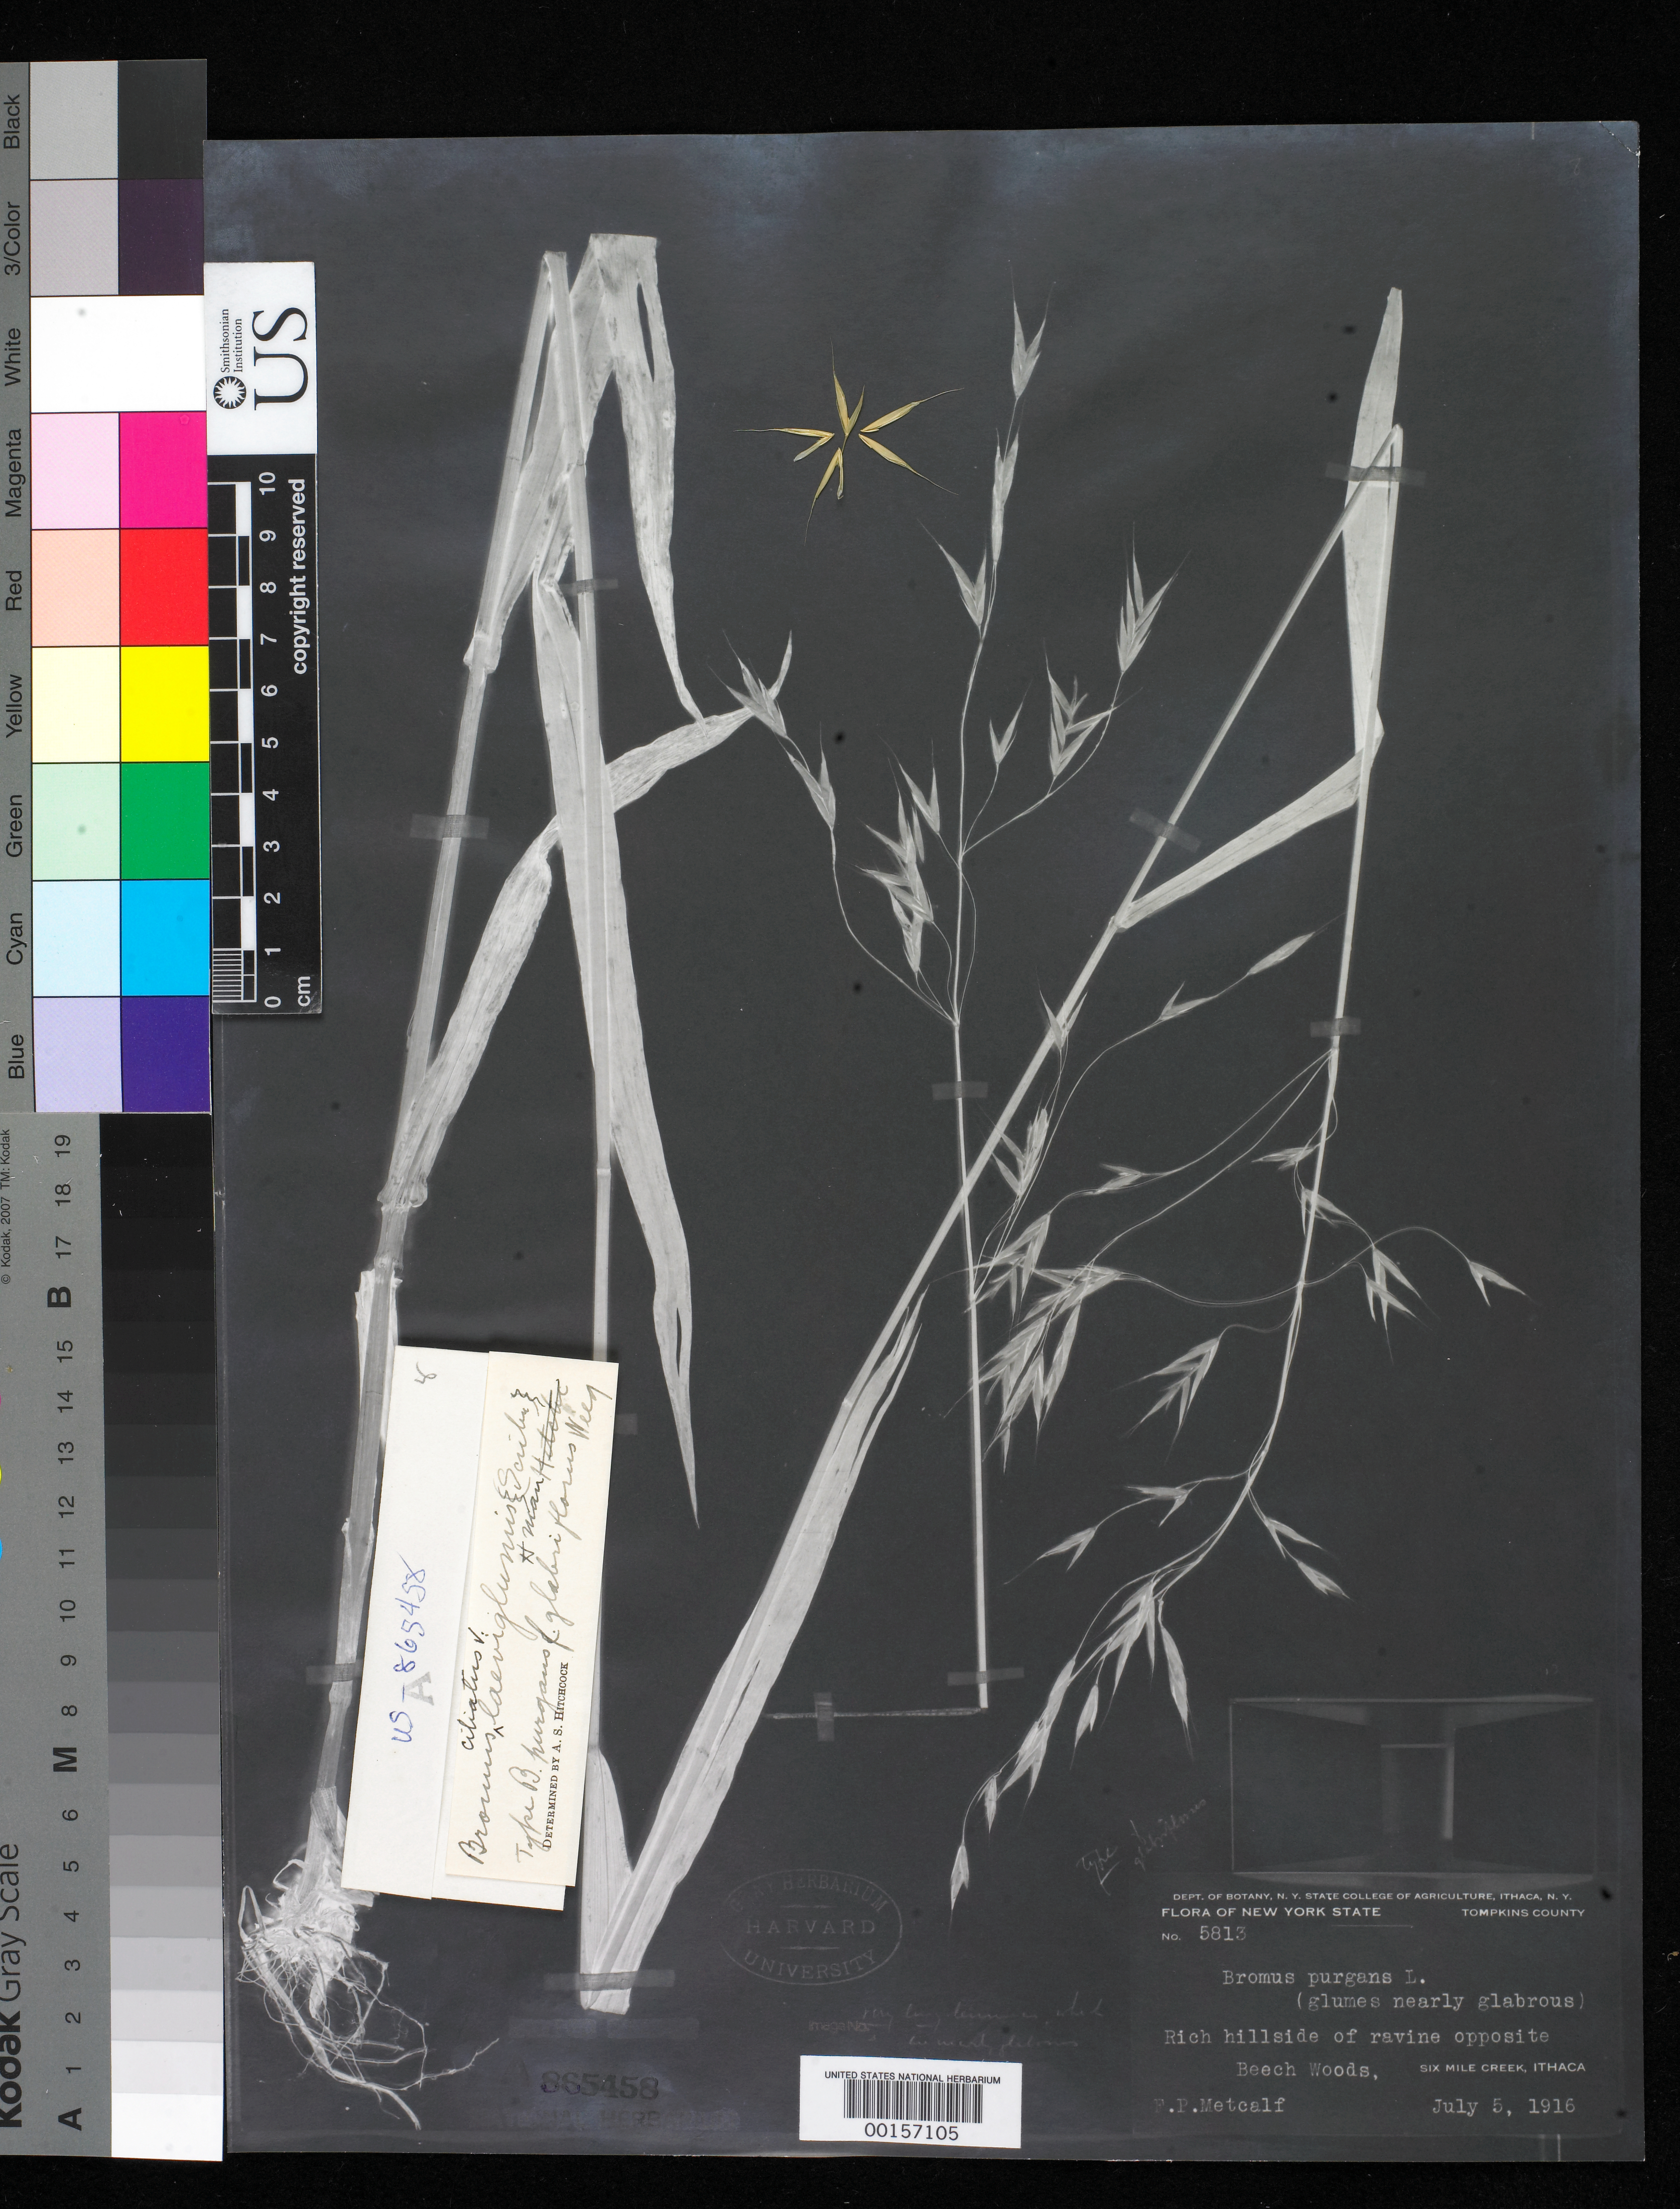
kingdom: Plantae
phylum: Tracheophyta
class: Liliopsida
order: Poales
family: Poaceae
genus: Bromus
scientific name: Bromus purgans f. glabriflorus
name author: Wiegand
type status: Type Fragment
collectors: F. P. Metcalf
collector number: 5813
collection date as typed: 05 --- 1916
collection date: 1916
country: United States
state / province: New York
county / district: Tompkins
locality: Ithaca, Six Mile Creek, opposite beech woods on ravine hillside.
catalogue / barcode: US 865458A